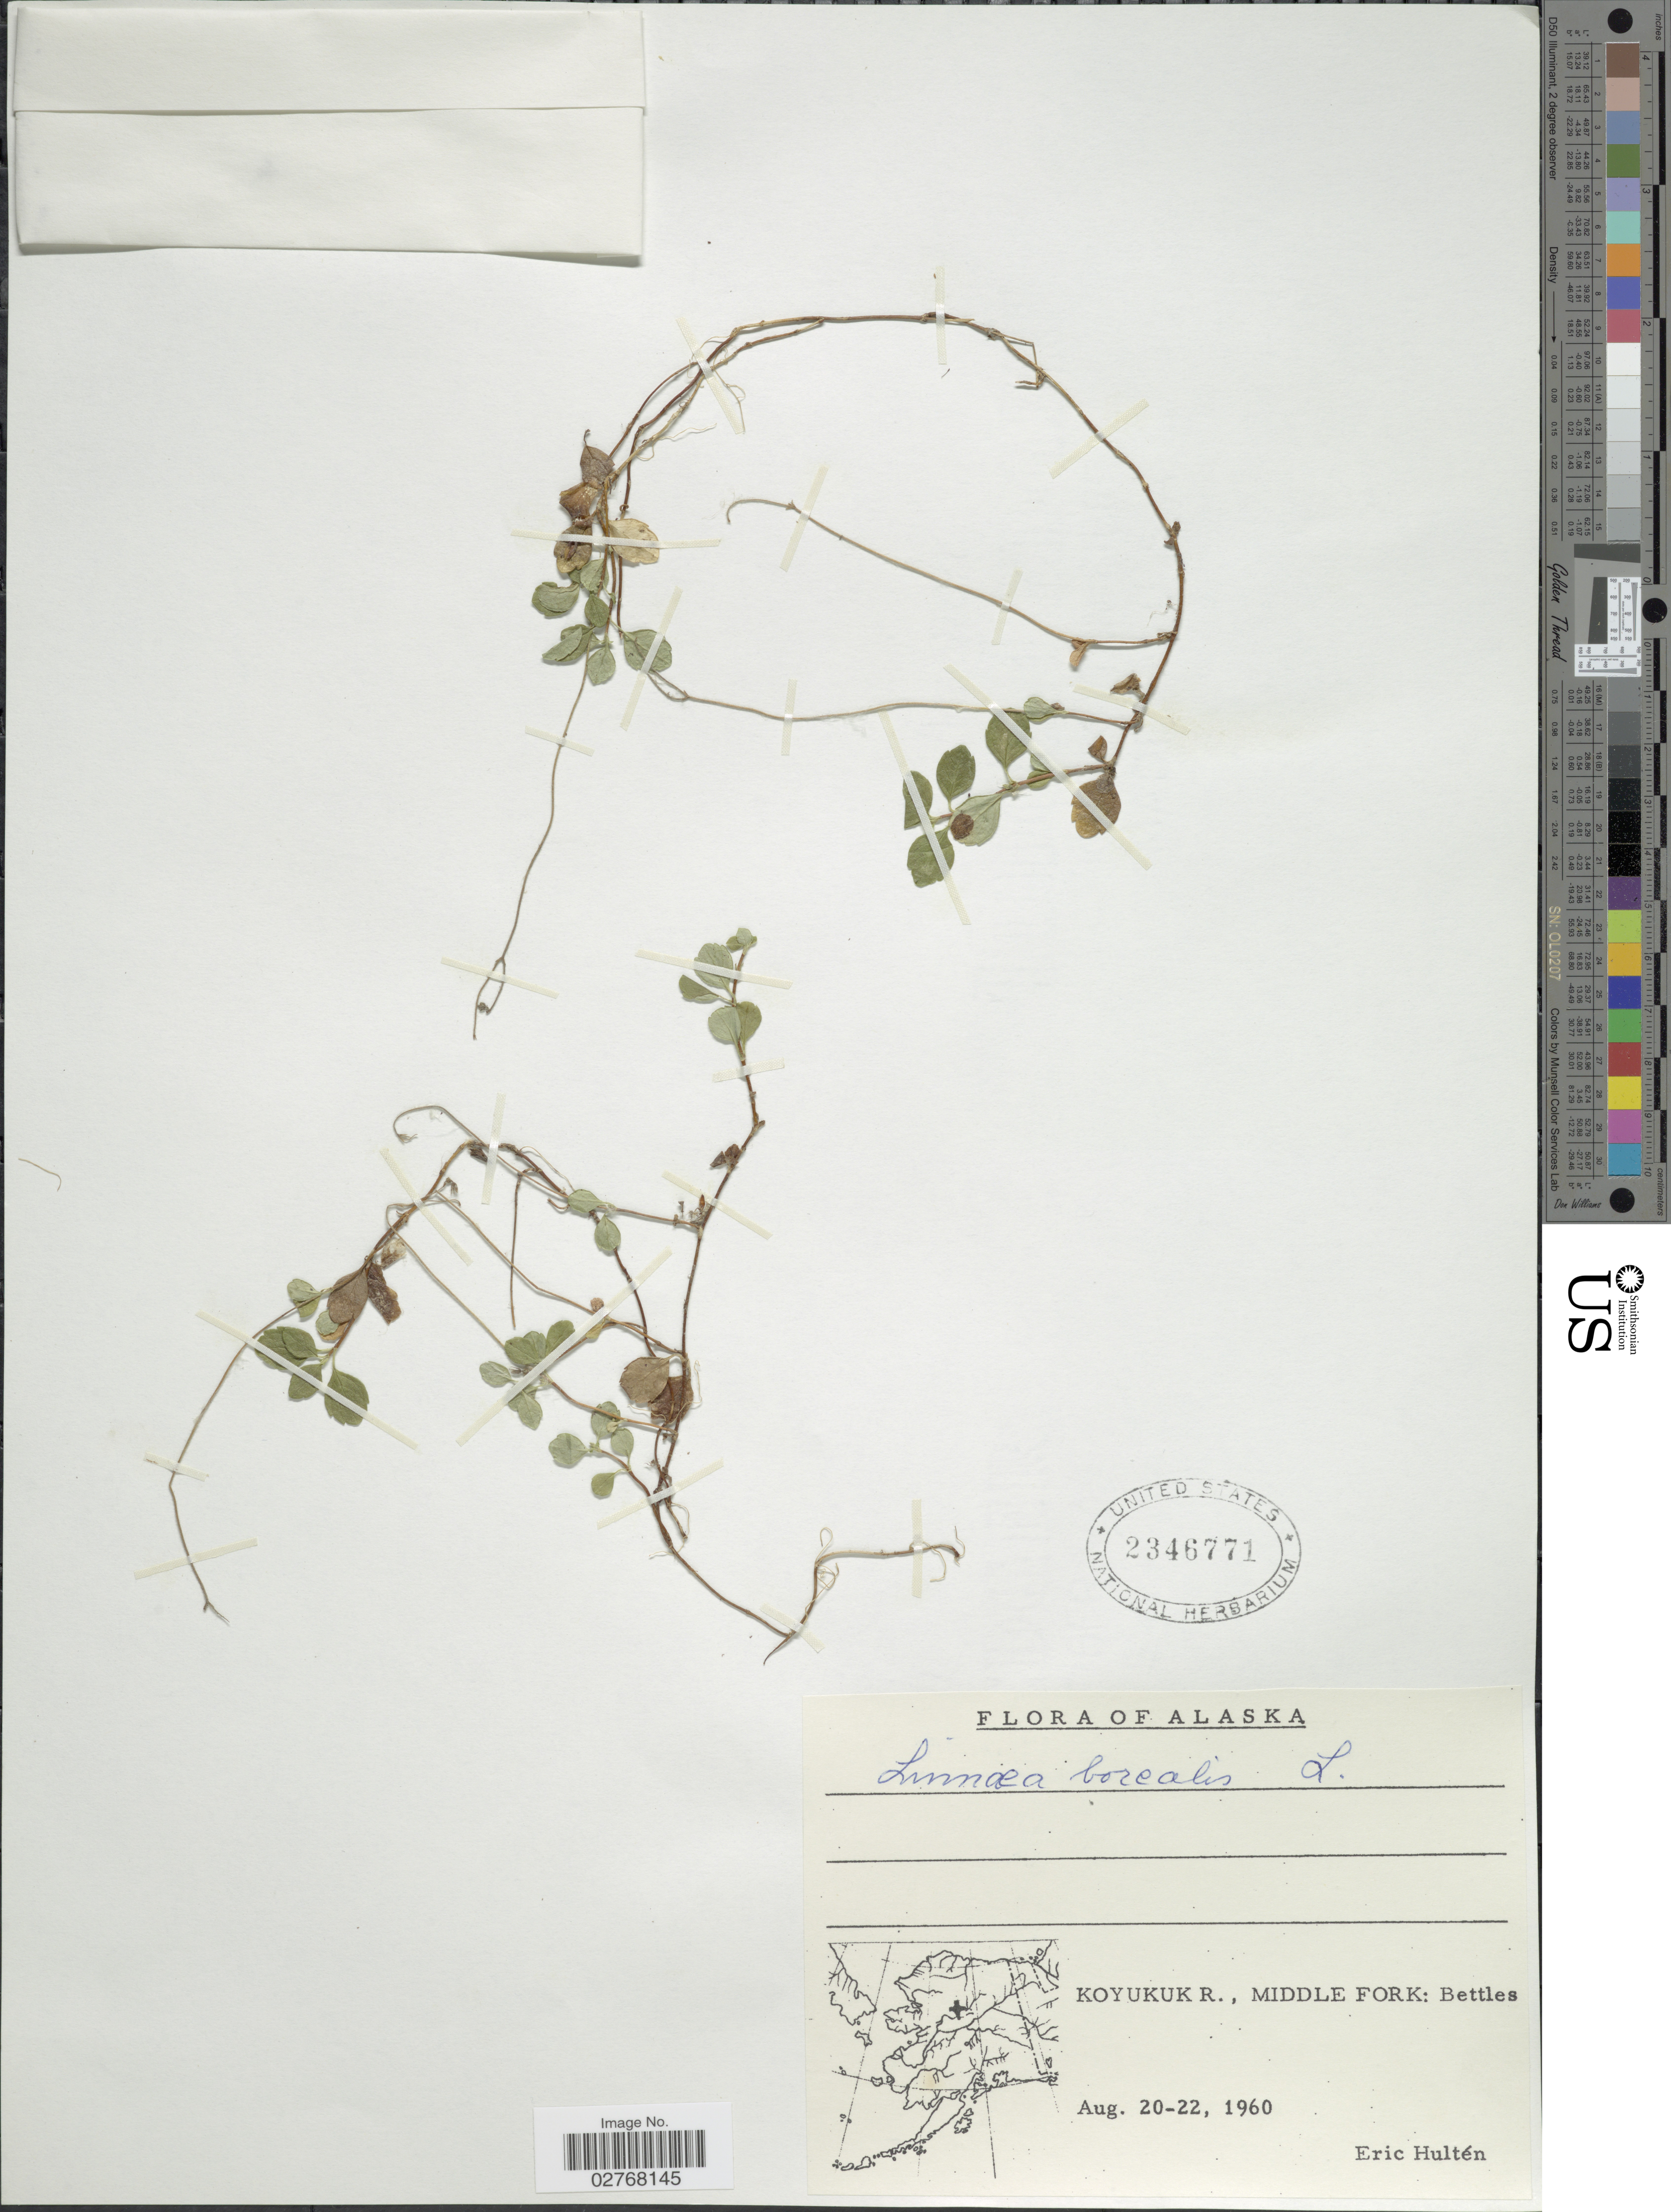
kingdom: Plantae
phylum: Tracheophyta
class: Magnoliopsida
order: Dipsacales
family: Caprifoliaceae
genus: Linnaea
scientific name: Linnaea borealis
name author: L.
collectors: E. G. Hultén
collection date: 1960-08-20/1960-08-22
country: United States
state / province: Alaska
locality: Koyukuk R., Middle Fork: Bettles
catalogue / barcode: US 2346771